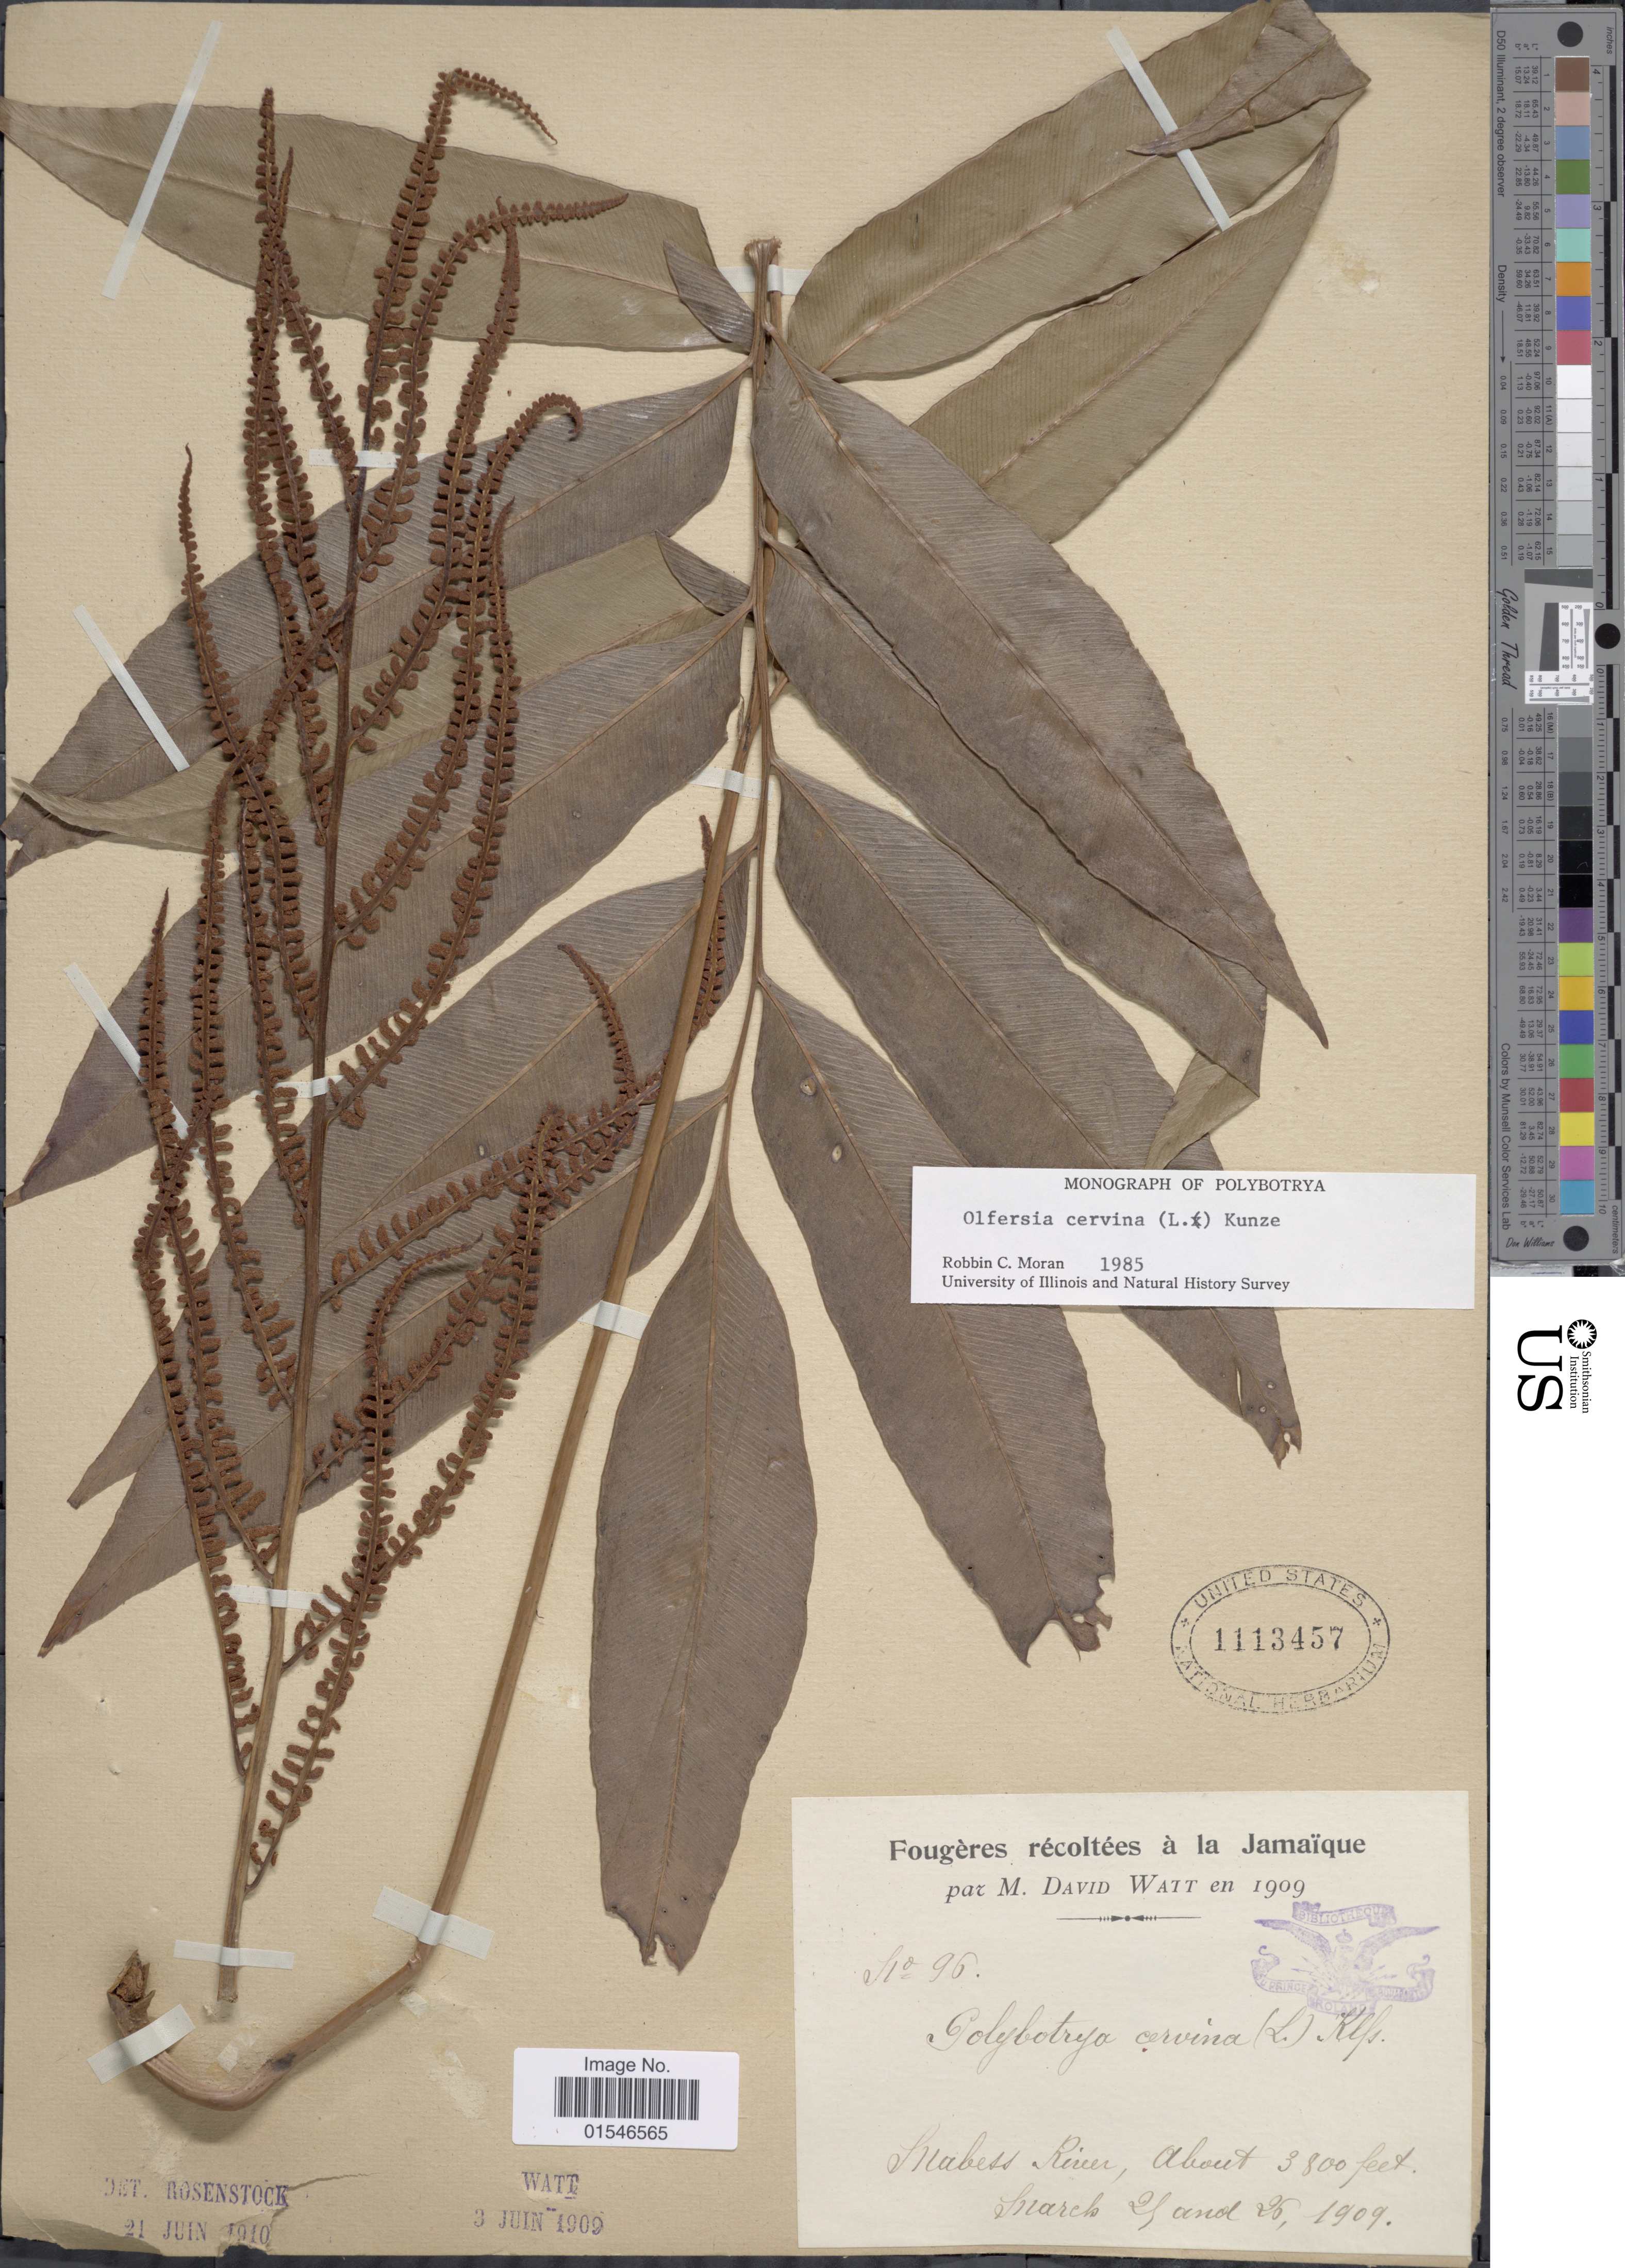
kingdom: Plantae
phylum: Tracheophyta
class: Polypodiopsida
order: Polypodiales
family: Dryopteridaceae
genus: Olfersia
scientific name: Olfersia cervina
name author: (L.) Kunze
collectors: D. A. P. Watt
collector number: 96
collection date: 1909-03-25/1909-03-26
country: Jamaica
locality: Mabess River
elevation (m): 1158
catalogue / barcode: US 1113457